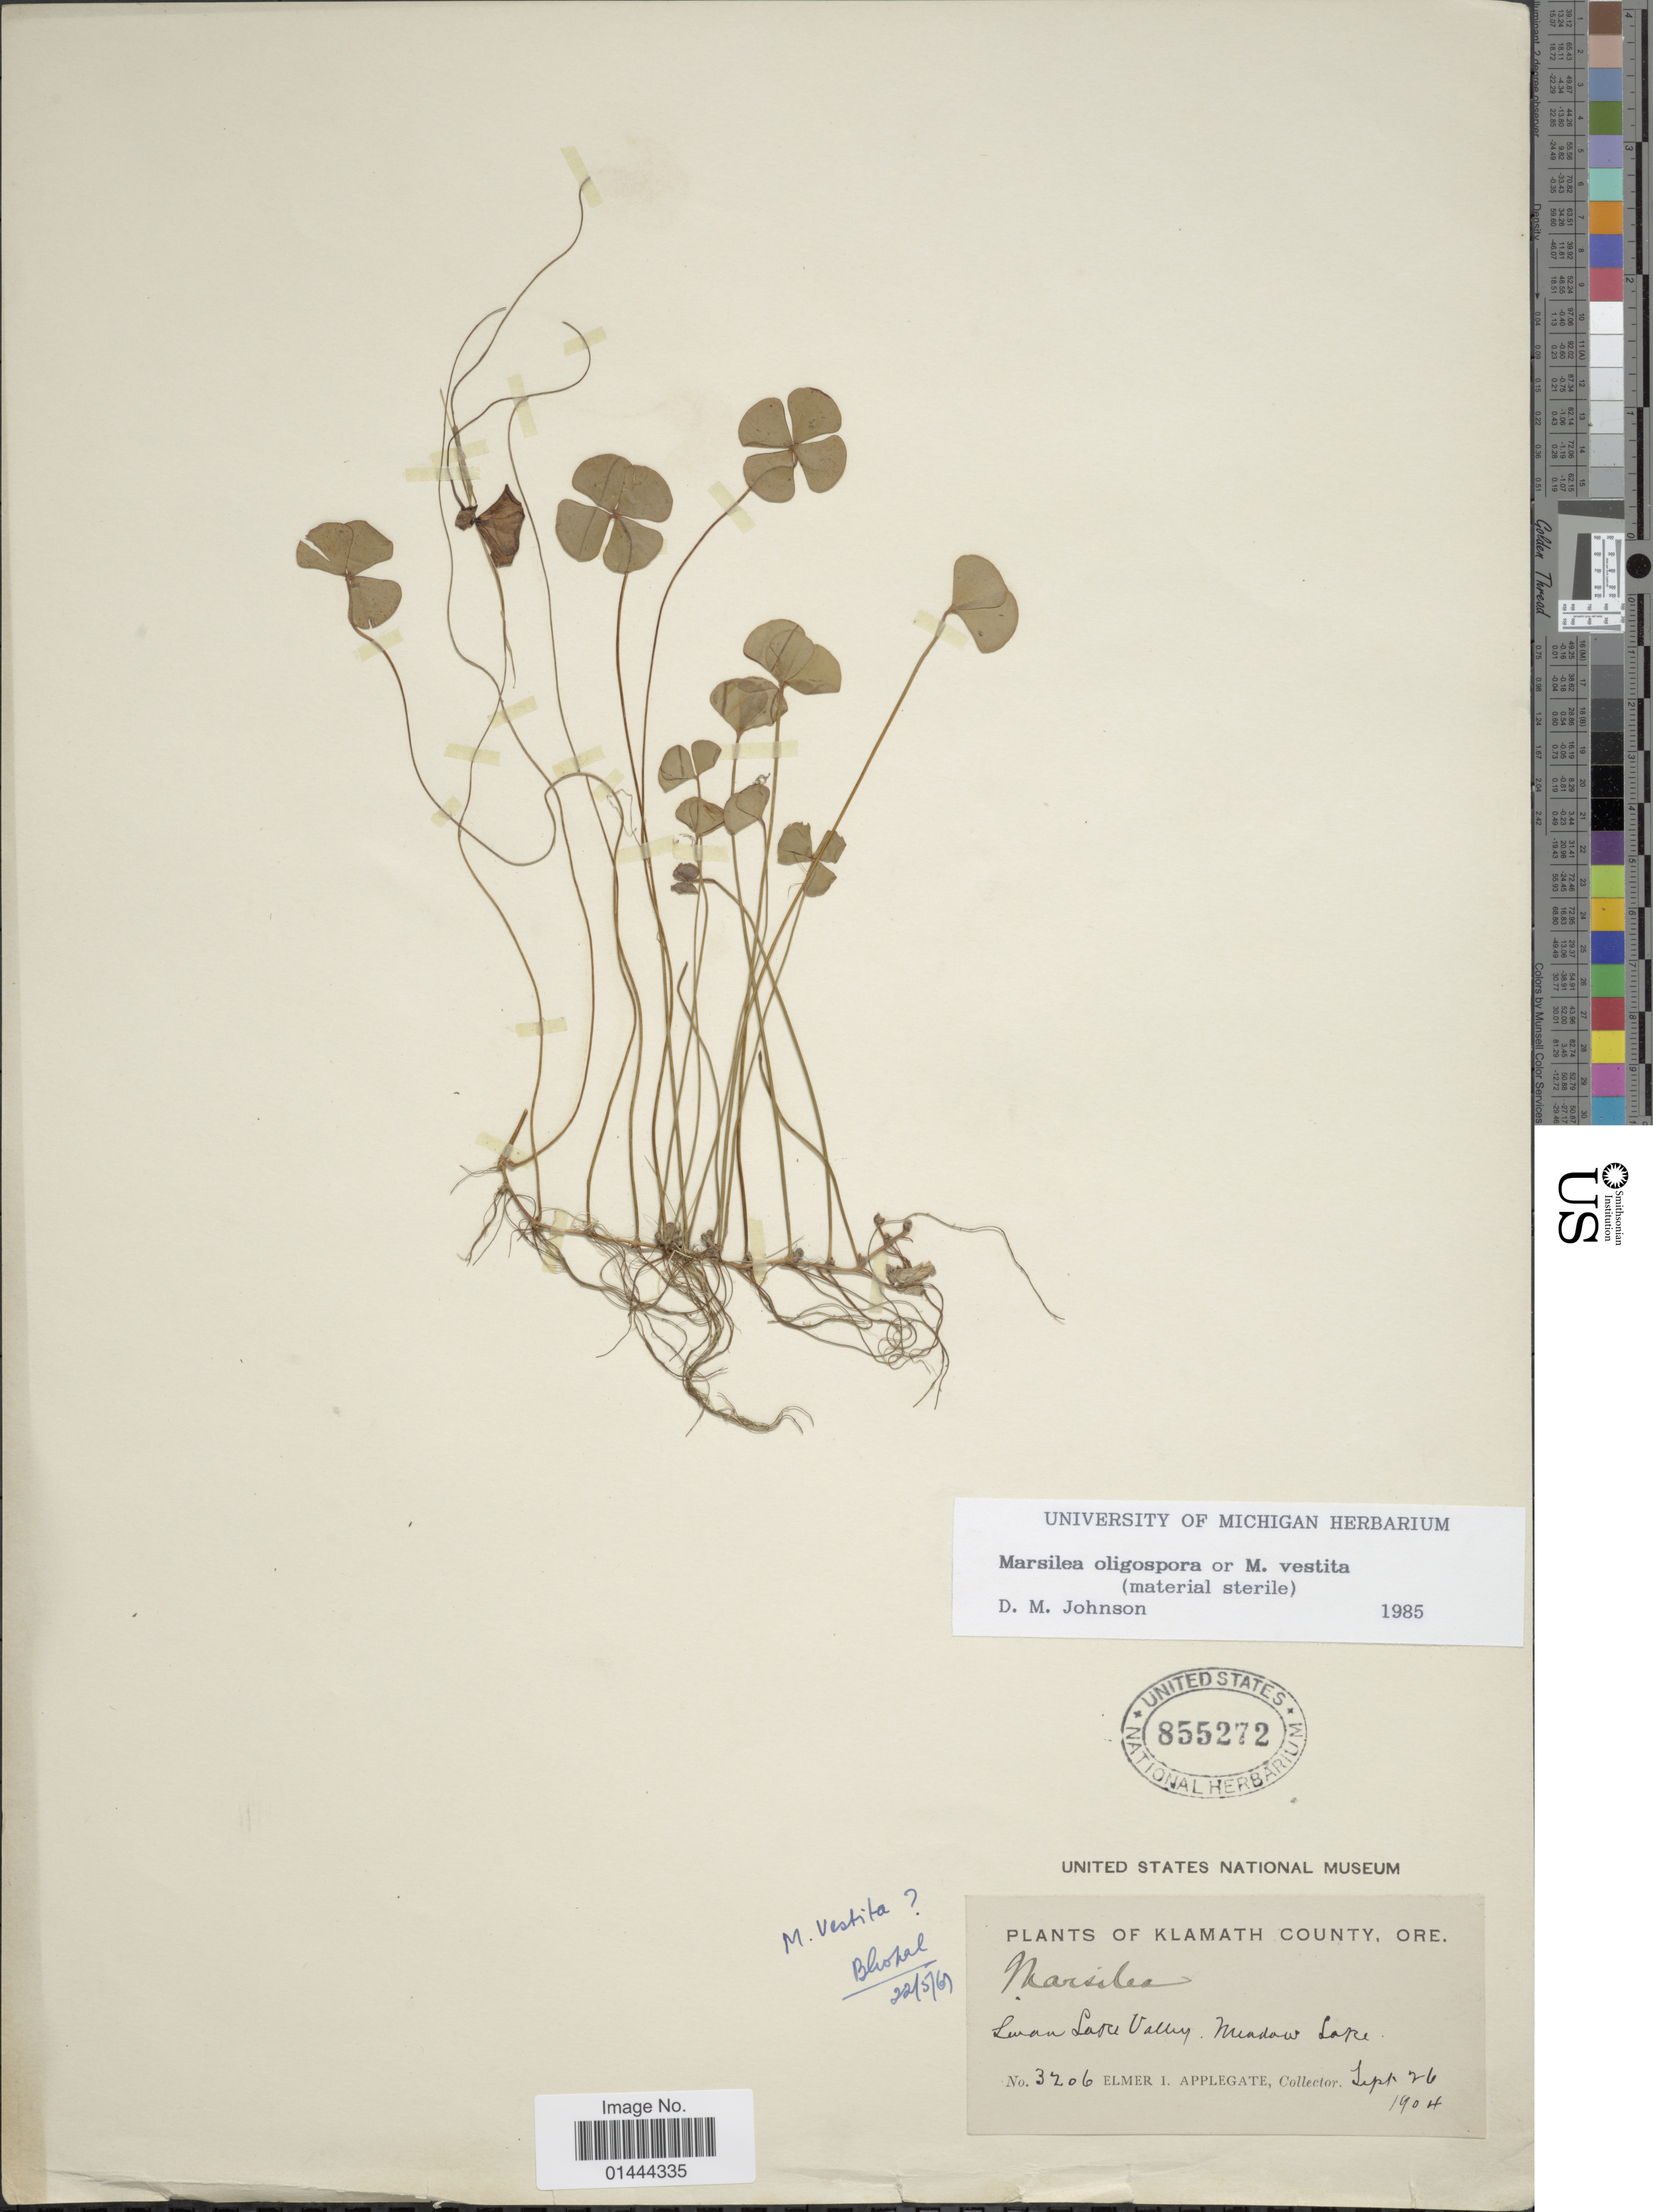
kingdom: Plantae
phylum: Tracheophyta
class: Polypodiopsida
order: Salviniales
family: Marsileaceae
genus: Marsilea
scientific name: Marsilea vestita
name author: Hook. & Grev.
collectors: E. I. Applegate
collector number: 3206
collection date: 1904-09-26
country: United States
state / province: Oregon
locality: Klamath County, Swabn Lake Valley, Meadow Lkae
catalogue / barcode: US 855272